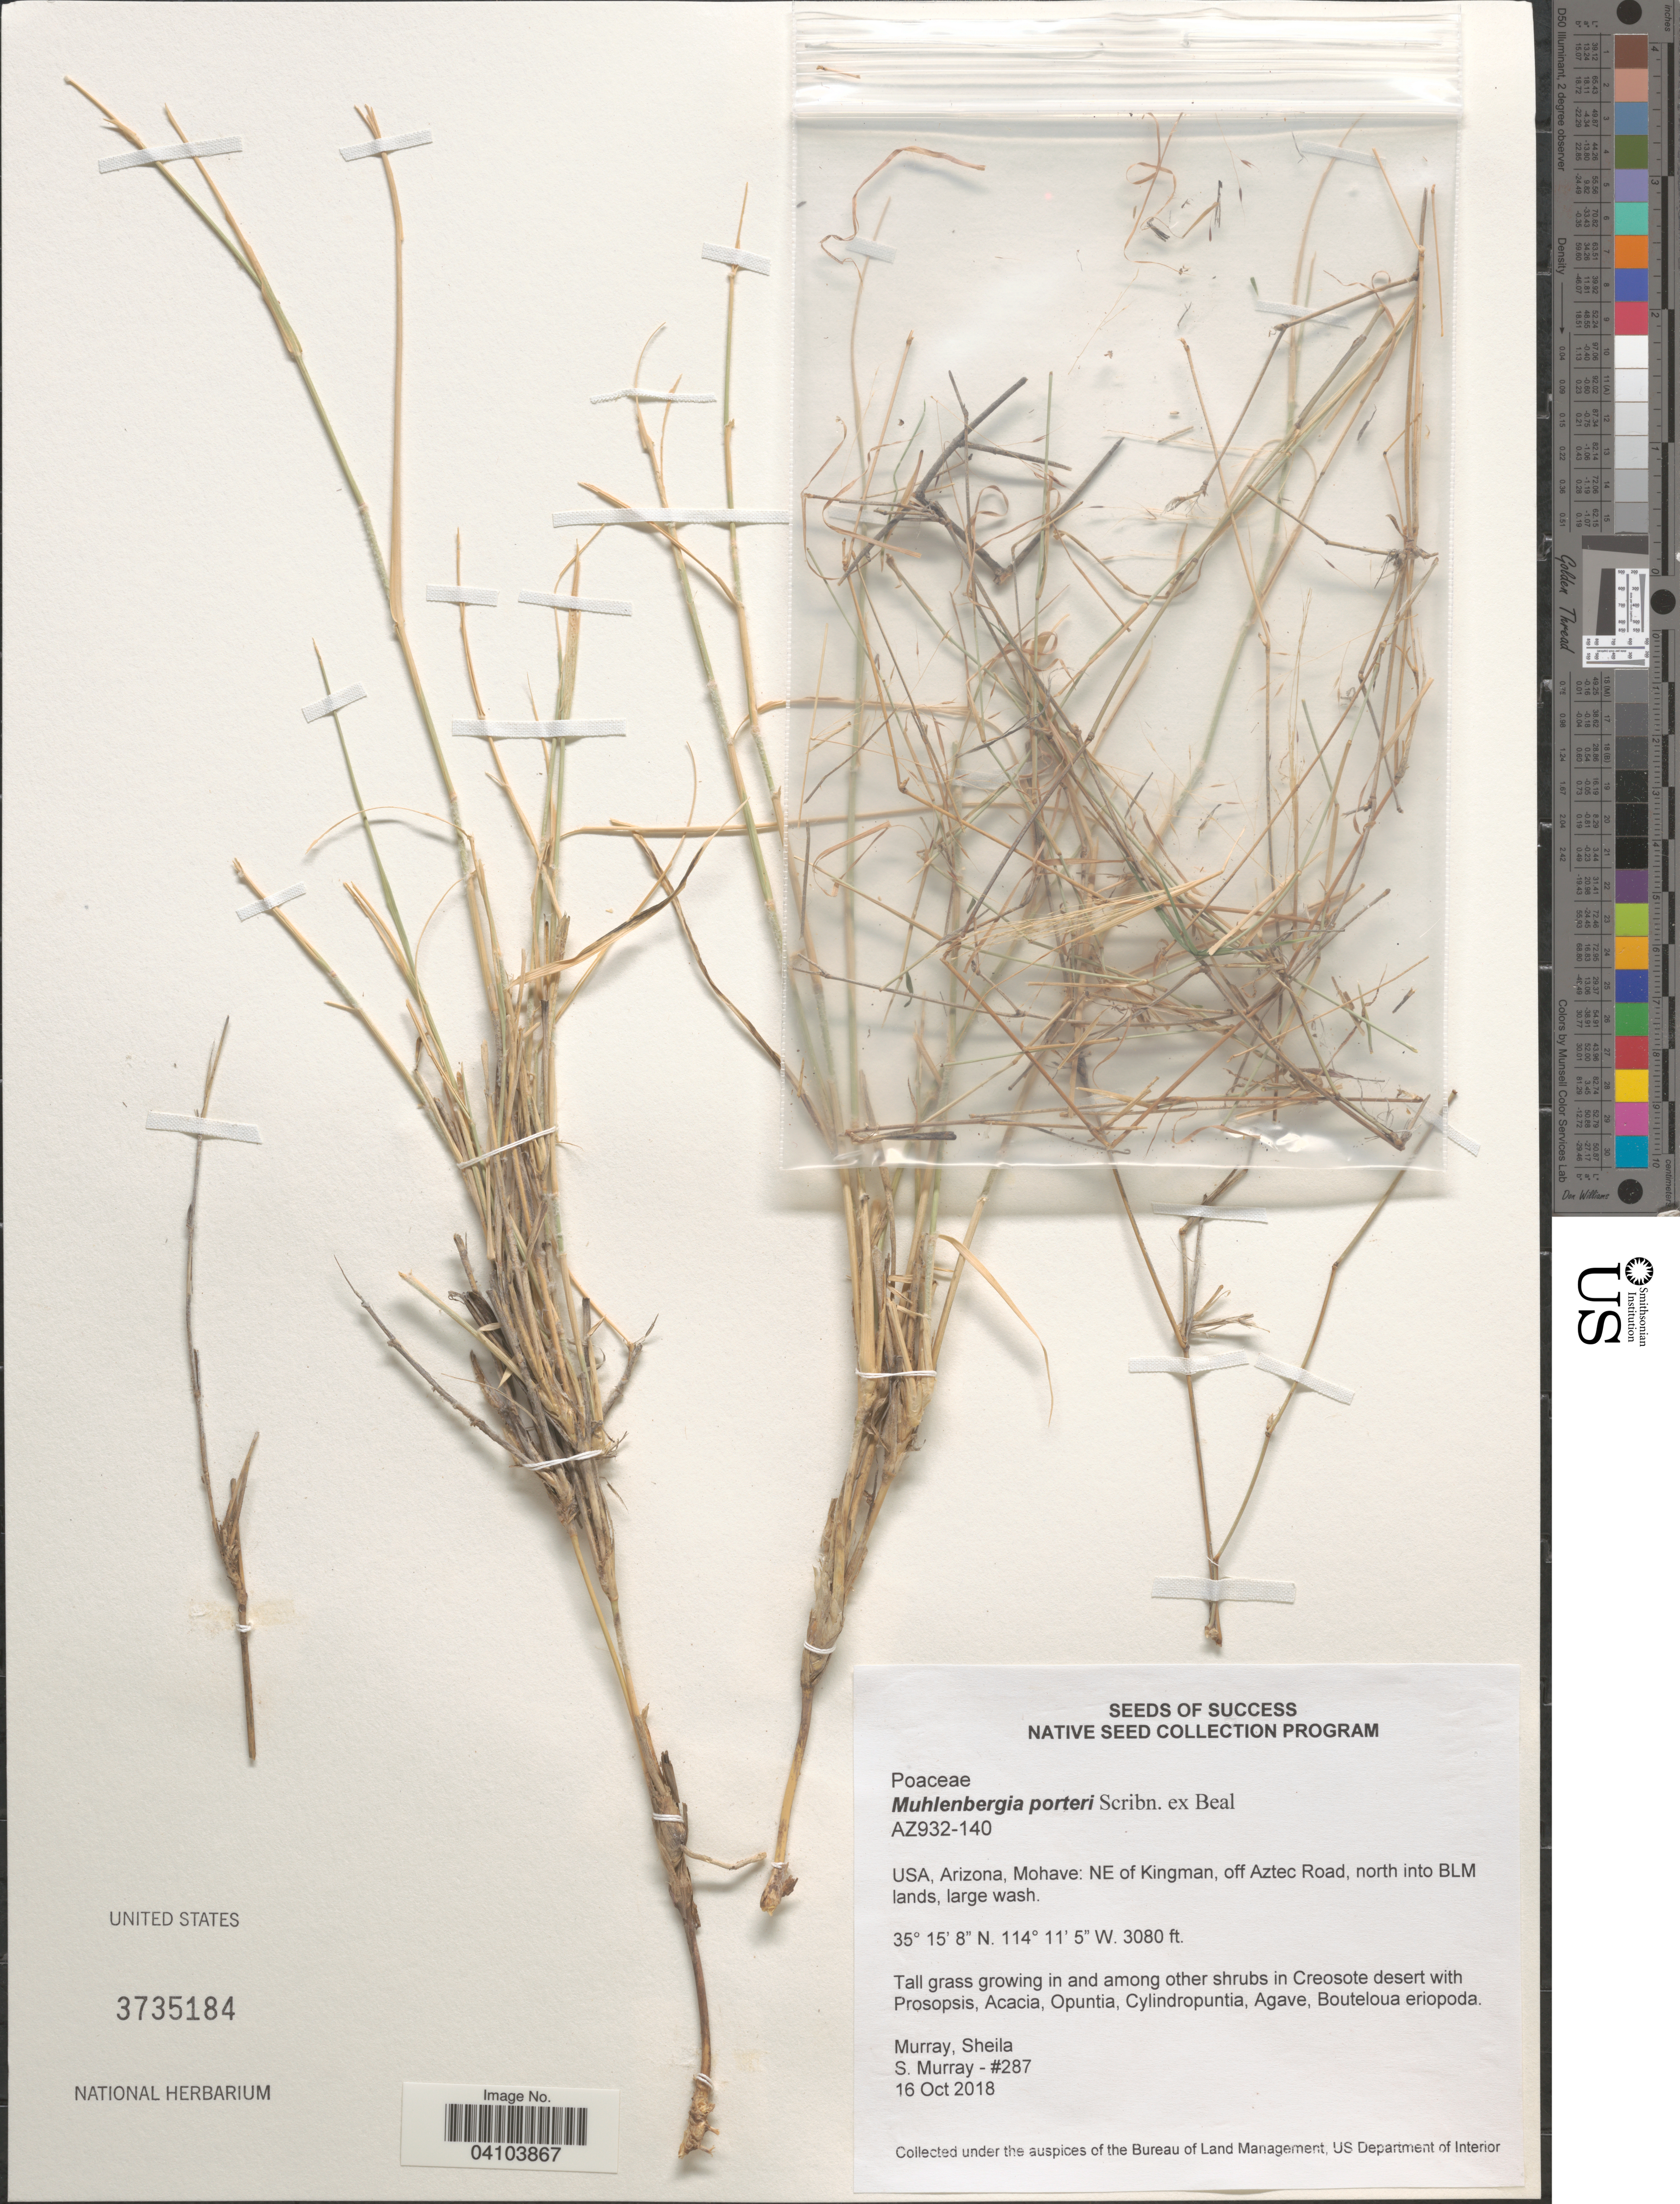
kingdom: Plantae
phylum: Tracheophyta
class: Liliopsida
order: Poales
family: Poaceae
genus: Muhlenbergia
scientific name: Muhlenbergia porteri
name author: Scribn. in W.J. Beal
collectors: S. Murray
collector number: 287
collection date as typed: Transcribed d/m/y: 16/10/2018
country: United States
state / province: Arizona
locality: Mohave: NE of Kingman, off Aztec Road, north into BLM lands, large wash.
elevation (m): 939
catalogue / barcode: US 3735184